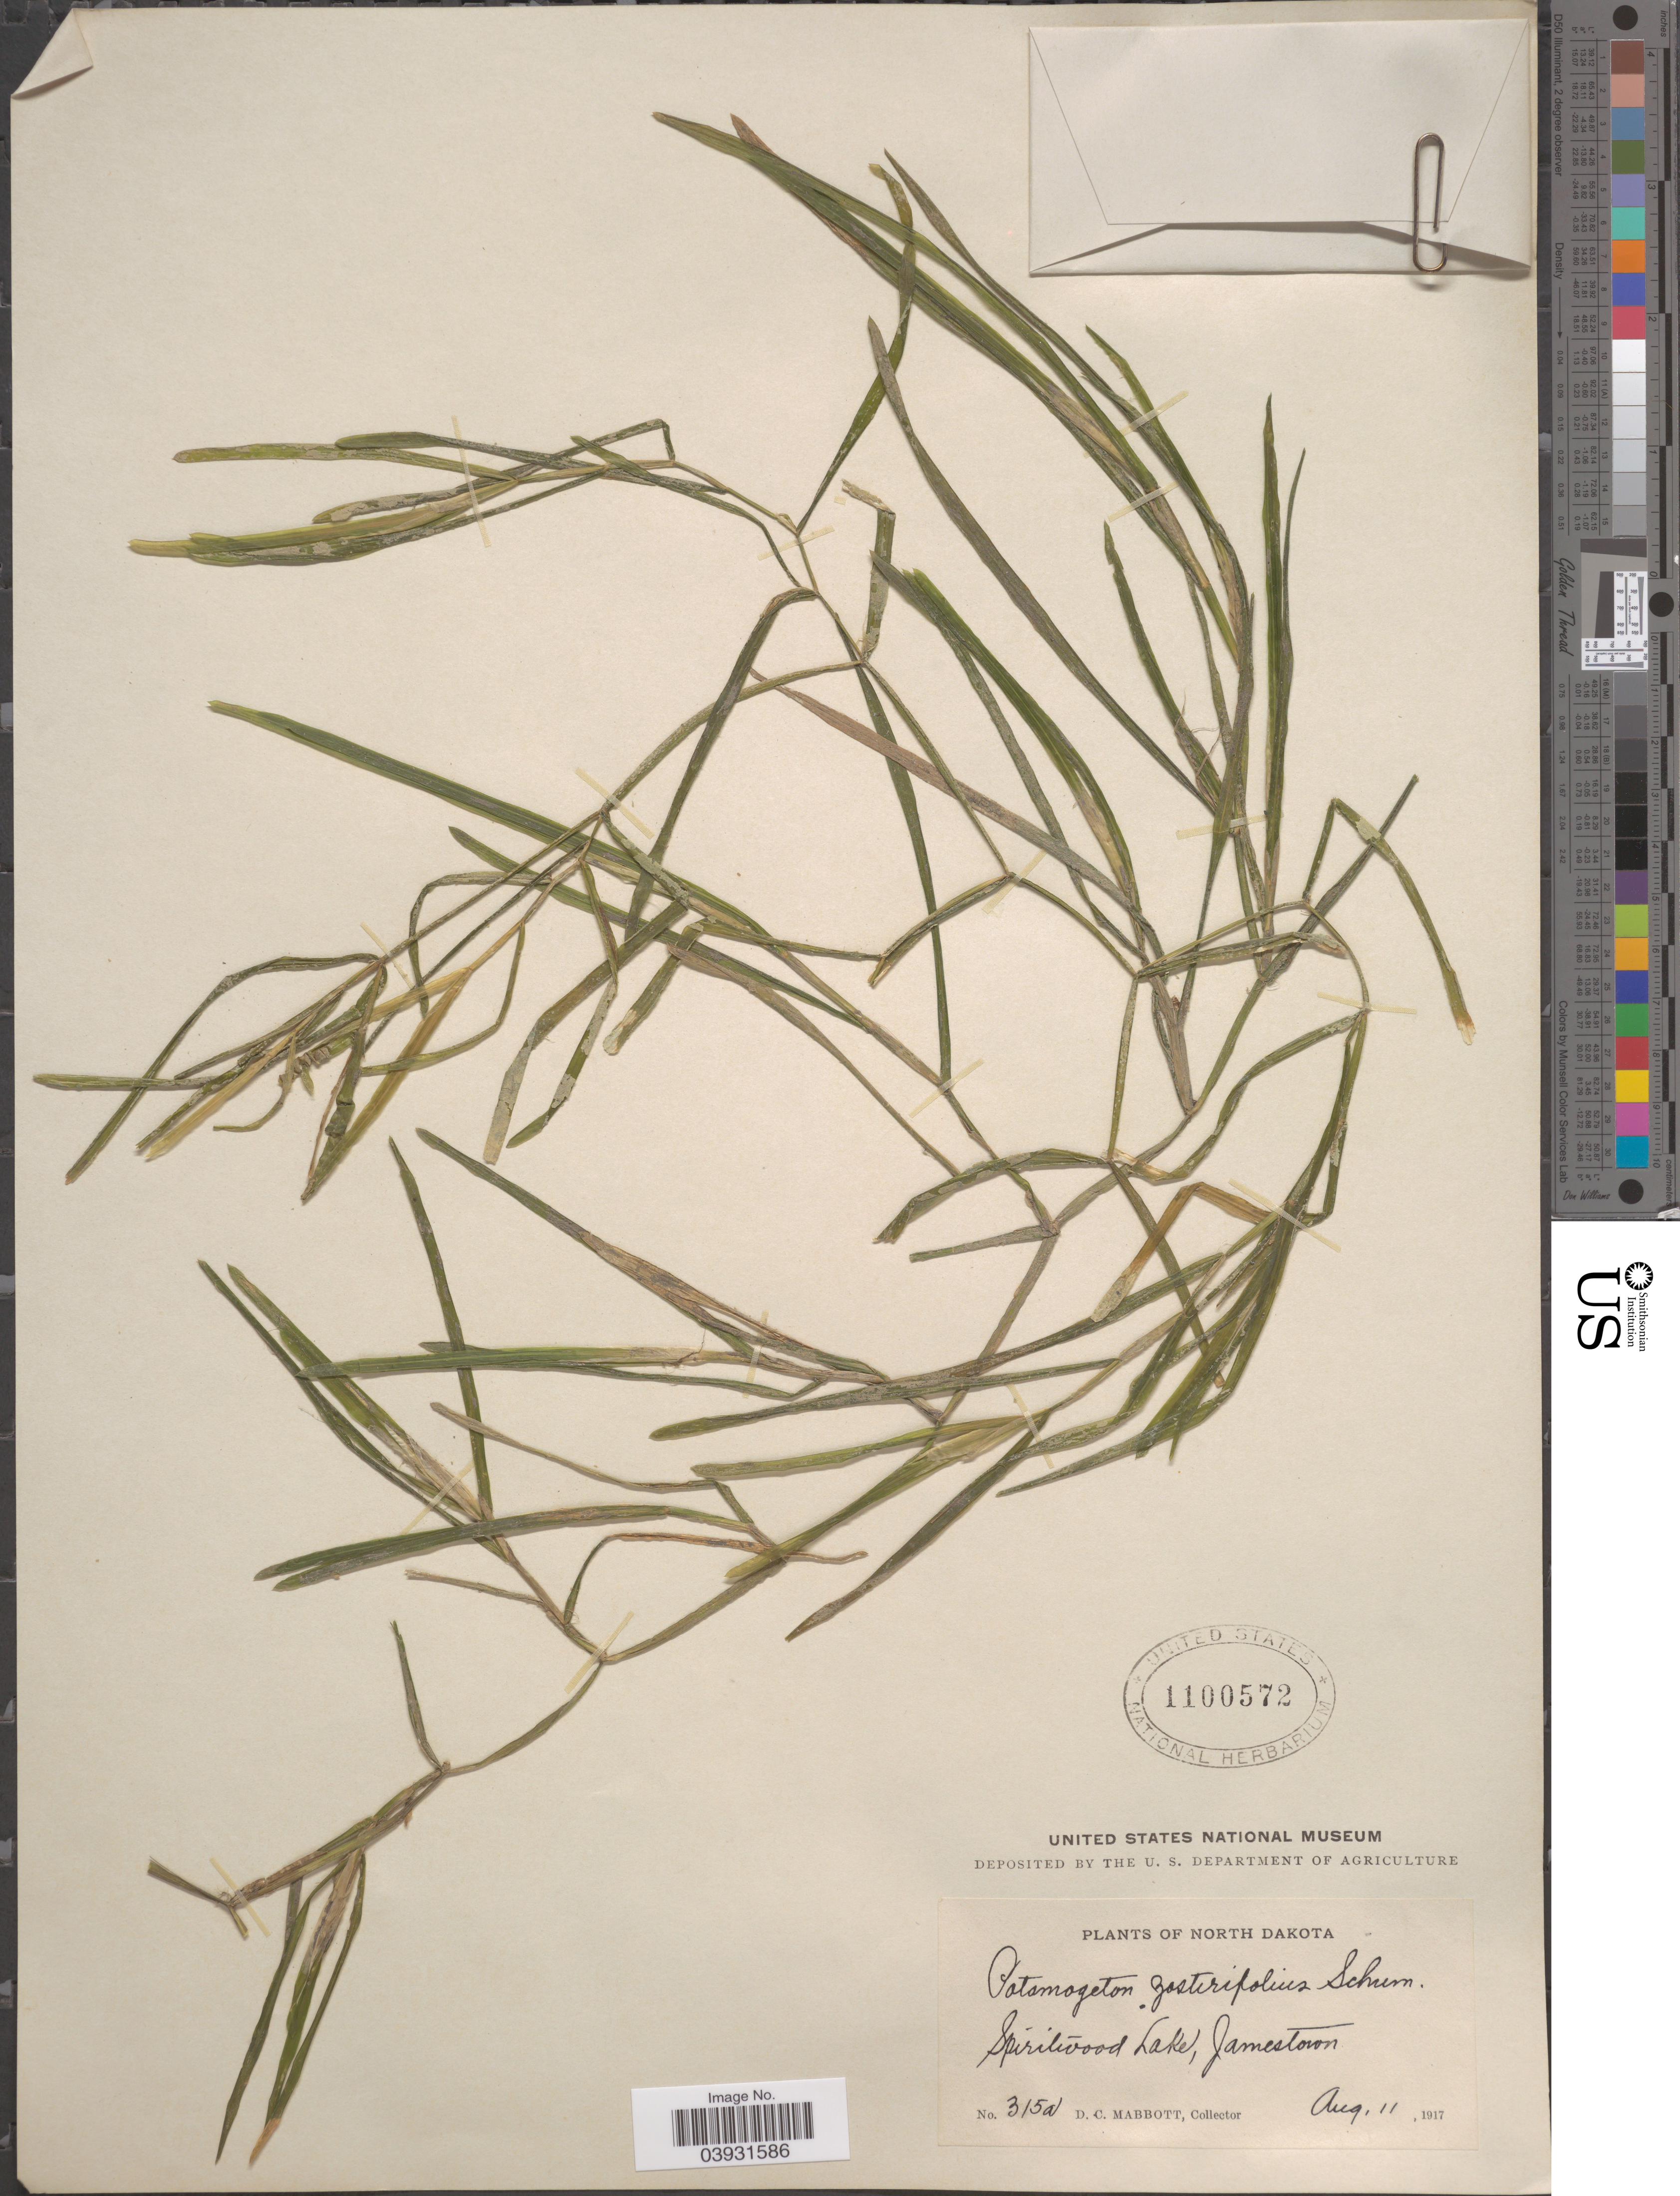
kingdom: Plantae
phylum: Tracheophyta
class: Liliopsida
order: Alismatales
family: Potamogetonaceae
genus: Potamogeton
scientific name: Potamogeton zosterifolius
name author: Schumach.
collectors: D. Mabbott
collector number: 315a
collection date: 1917-08-11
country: United States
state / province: North Dakota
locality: Spiritwood Lake, Jamestown.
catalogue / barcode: US 1100572